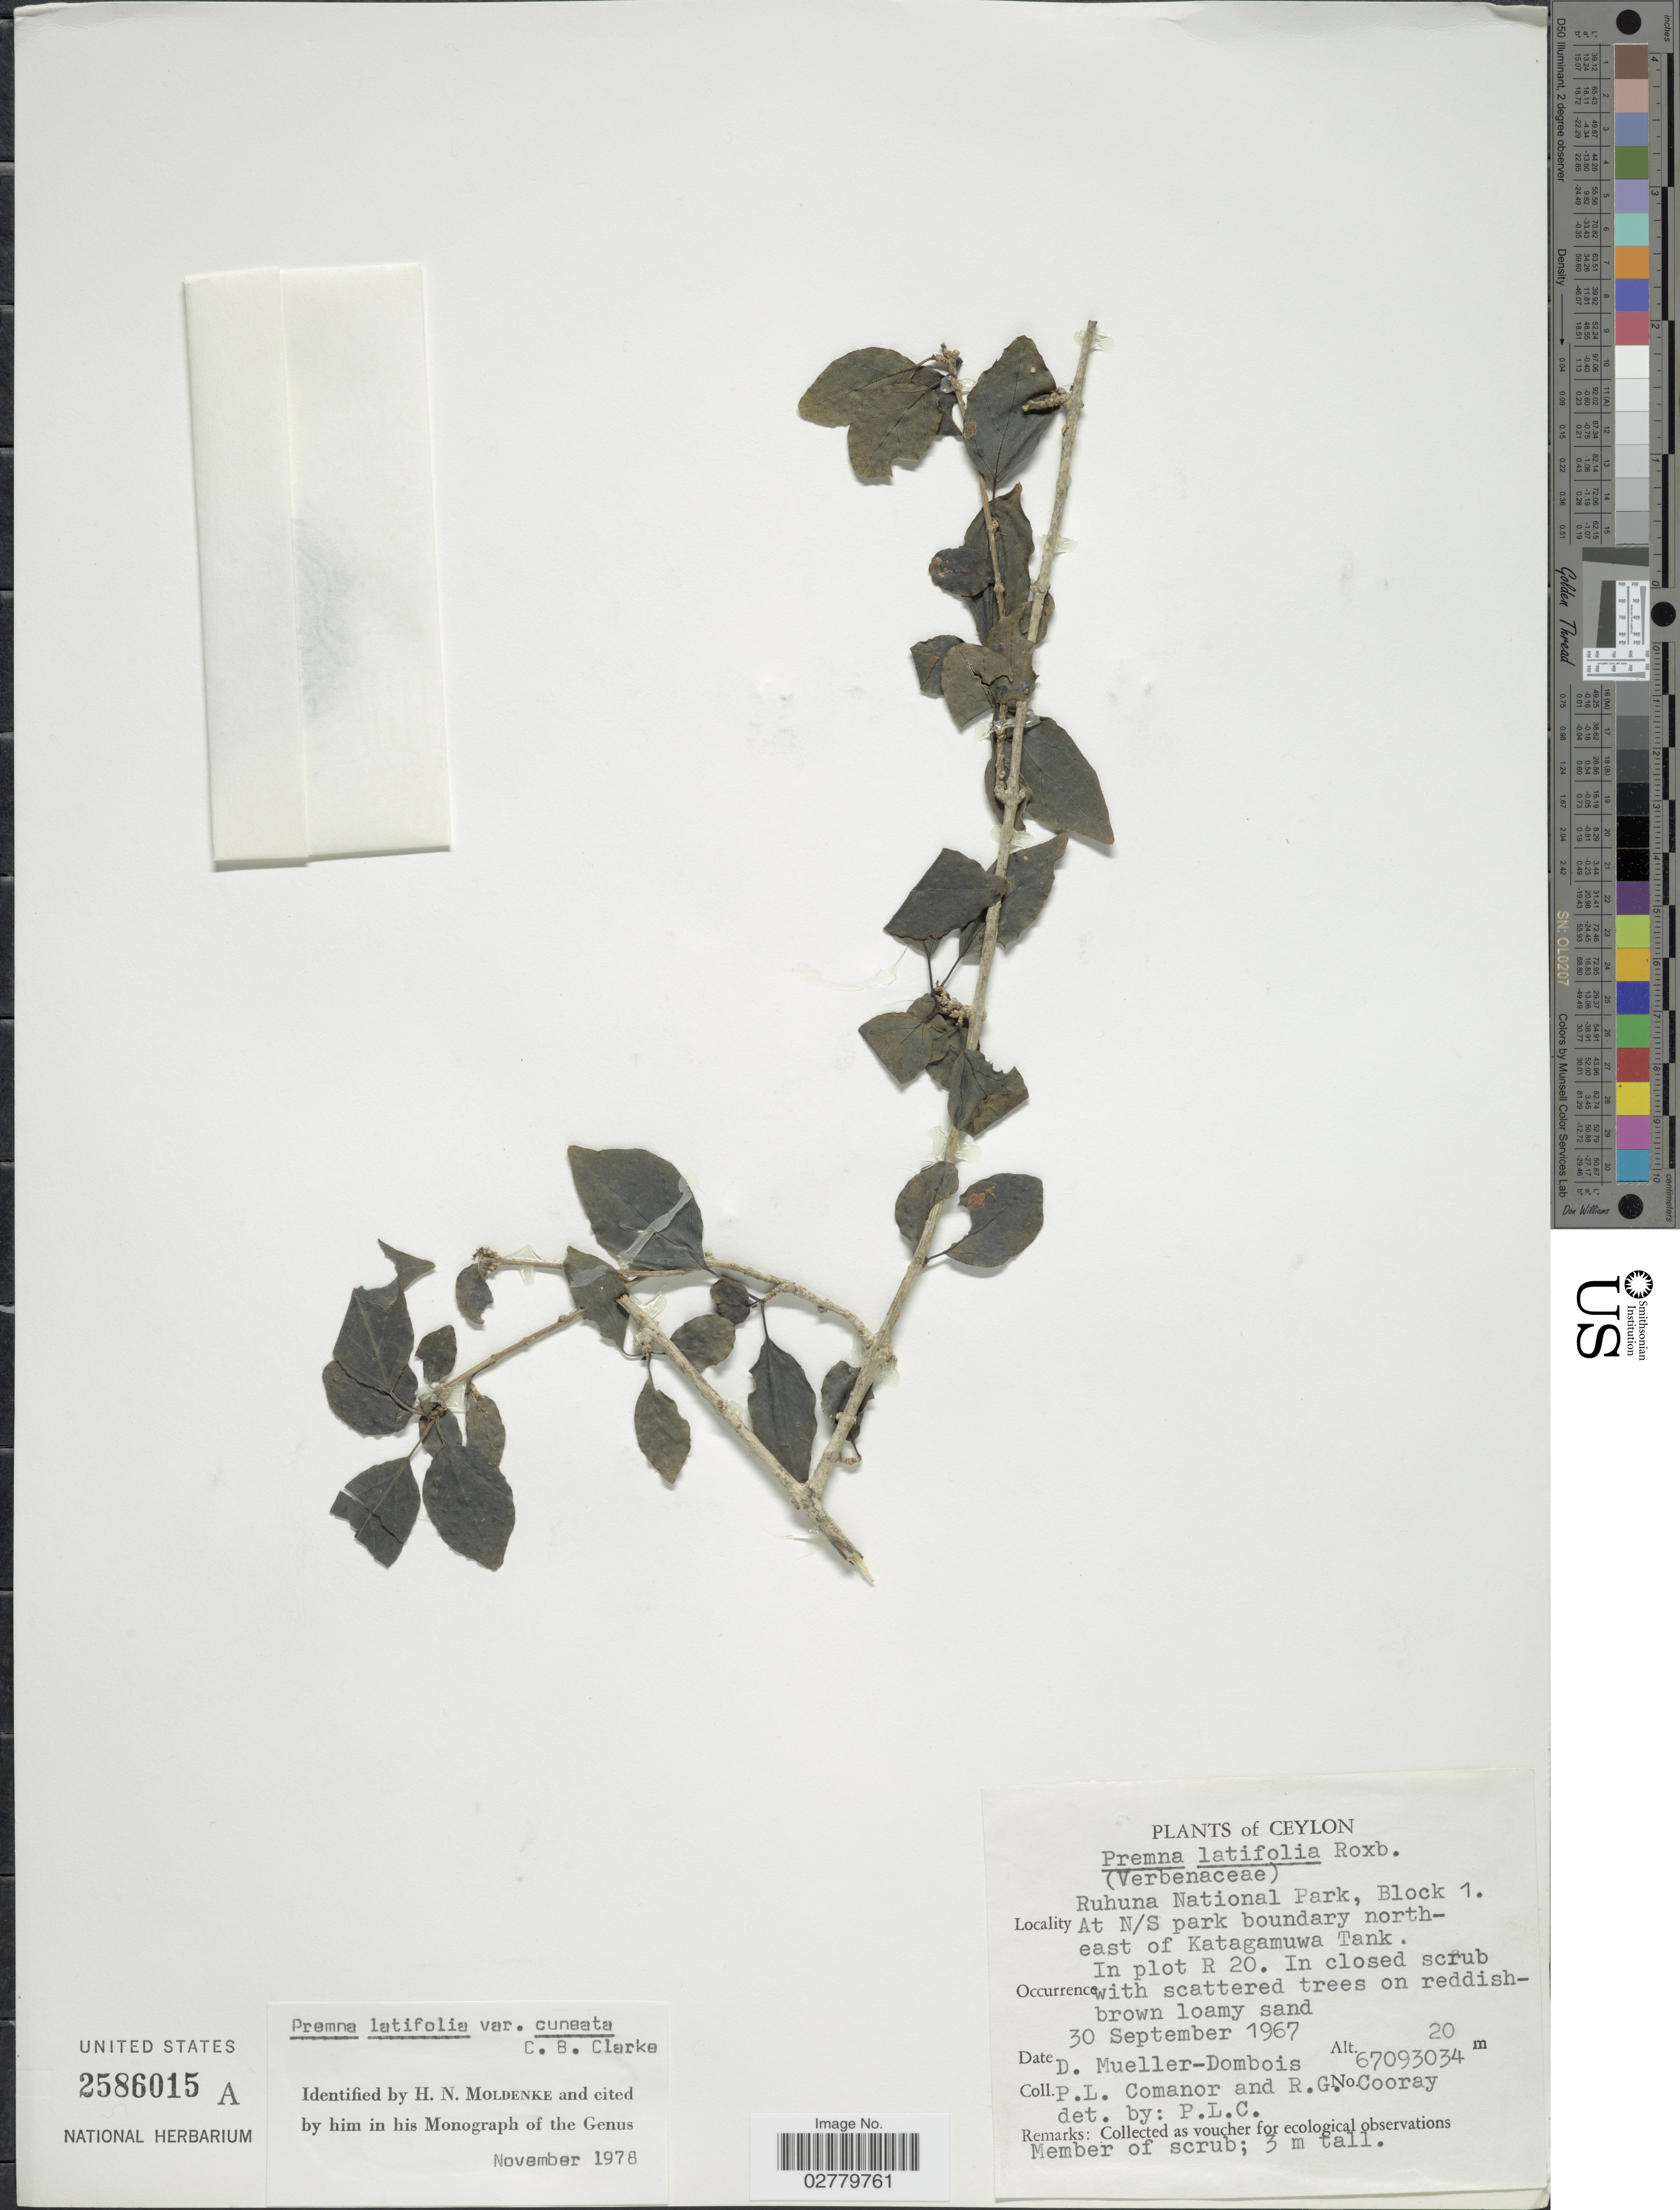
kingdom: Plantae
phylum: Tracheophyta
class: Magnoliopsida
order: Lamiales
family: Lamiaceae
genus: Premna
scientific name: Premna odorata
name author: Blanco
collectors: P. Comanor & R. Cooray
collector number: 67093034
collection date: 1967-09-30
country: Sri Lanka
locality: Ceylon. Ruhuna National Park, Block 1. At N/S park boundary north-east of Katagamuwa Tank. In plot R 20.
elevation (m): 20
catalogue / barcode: US 2586015A